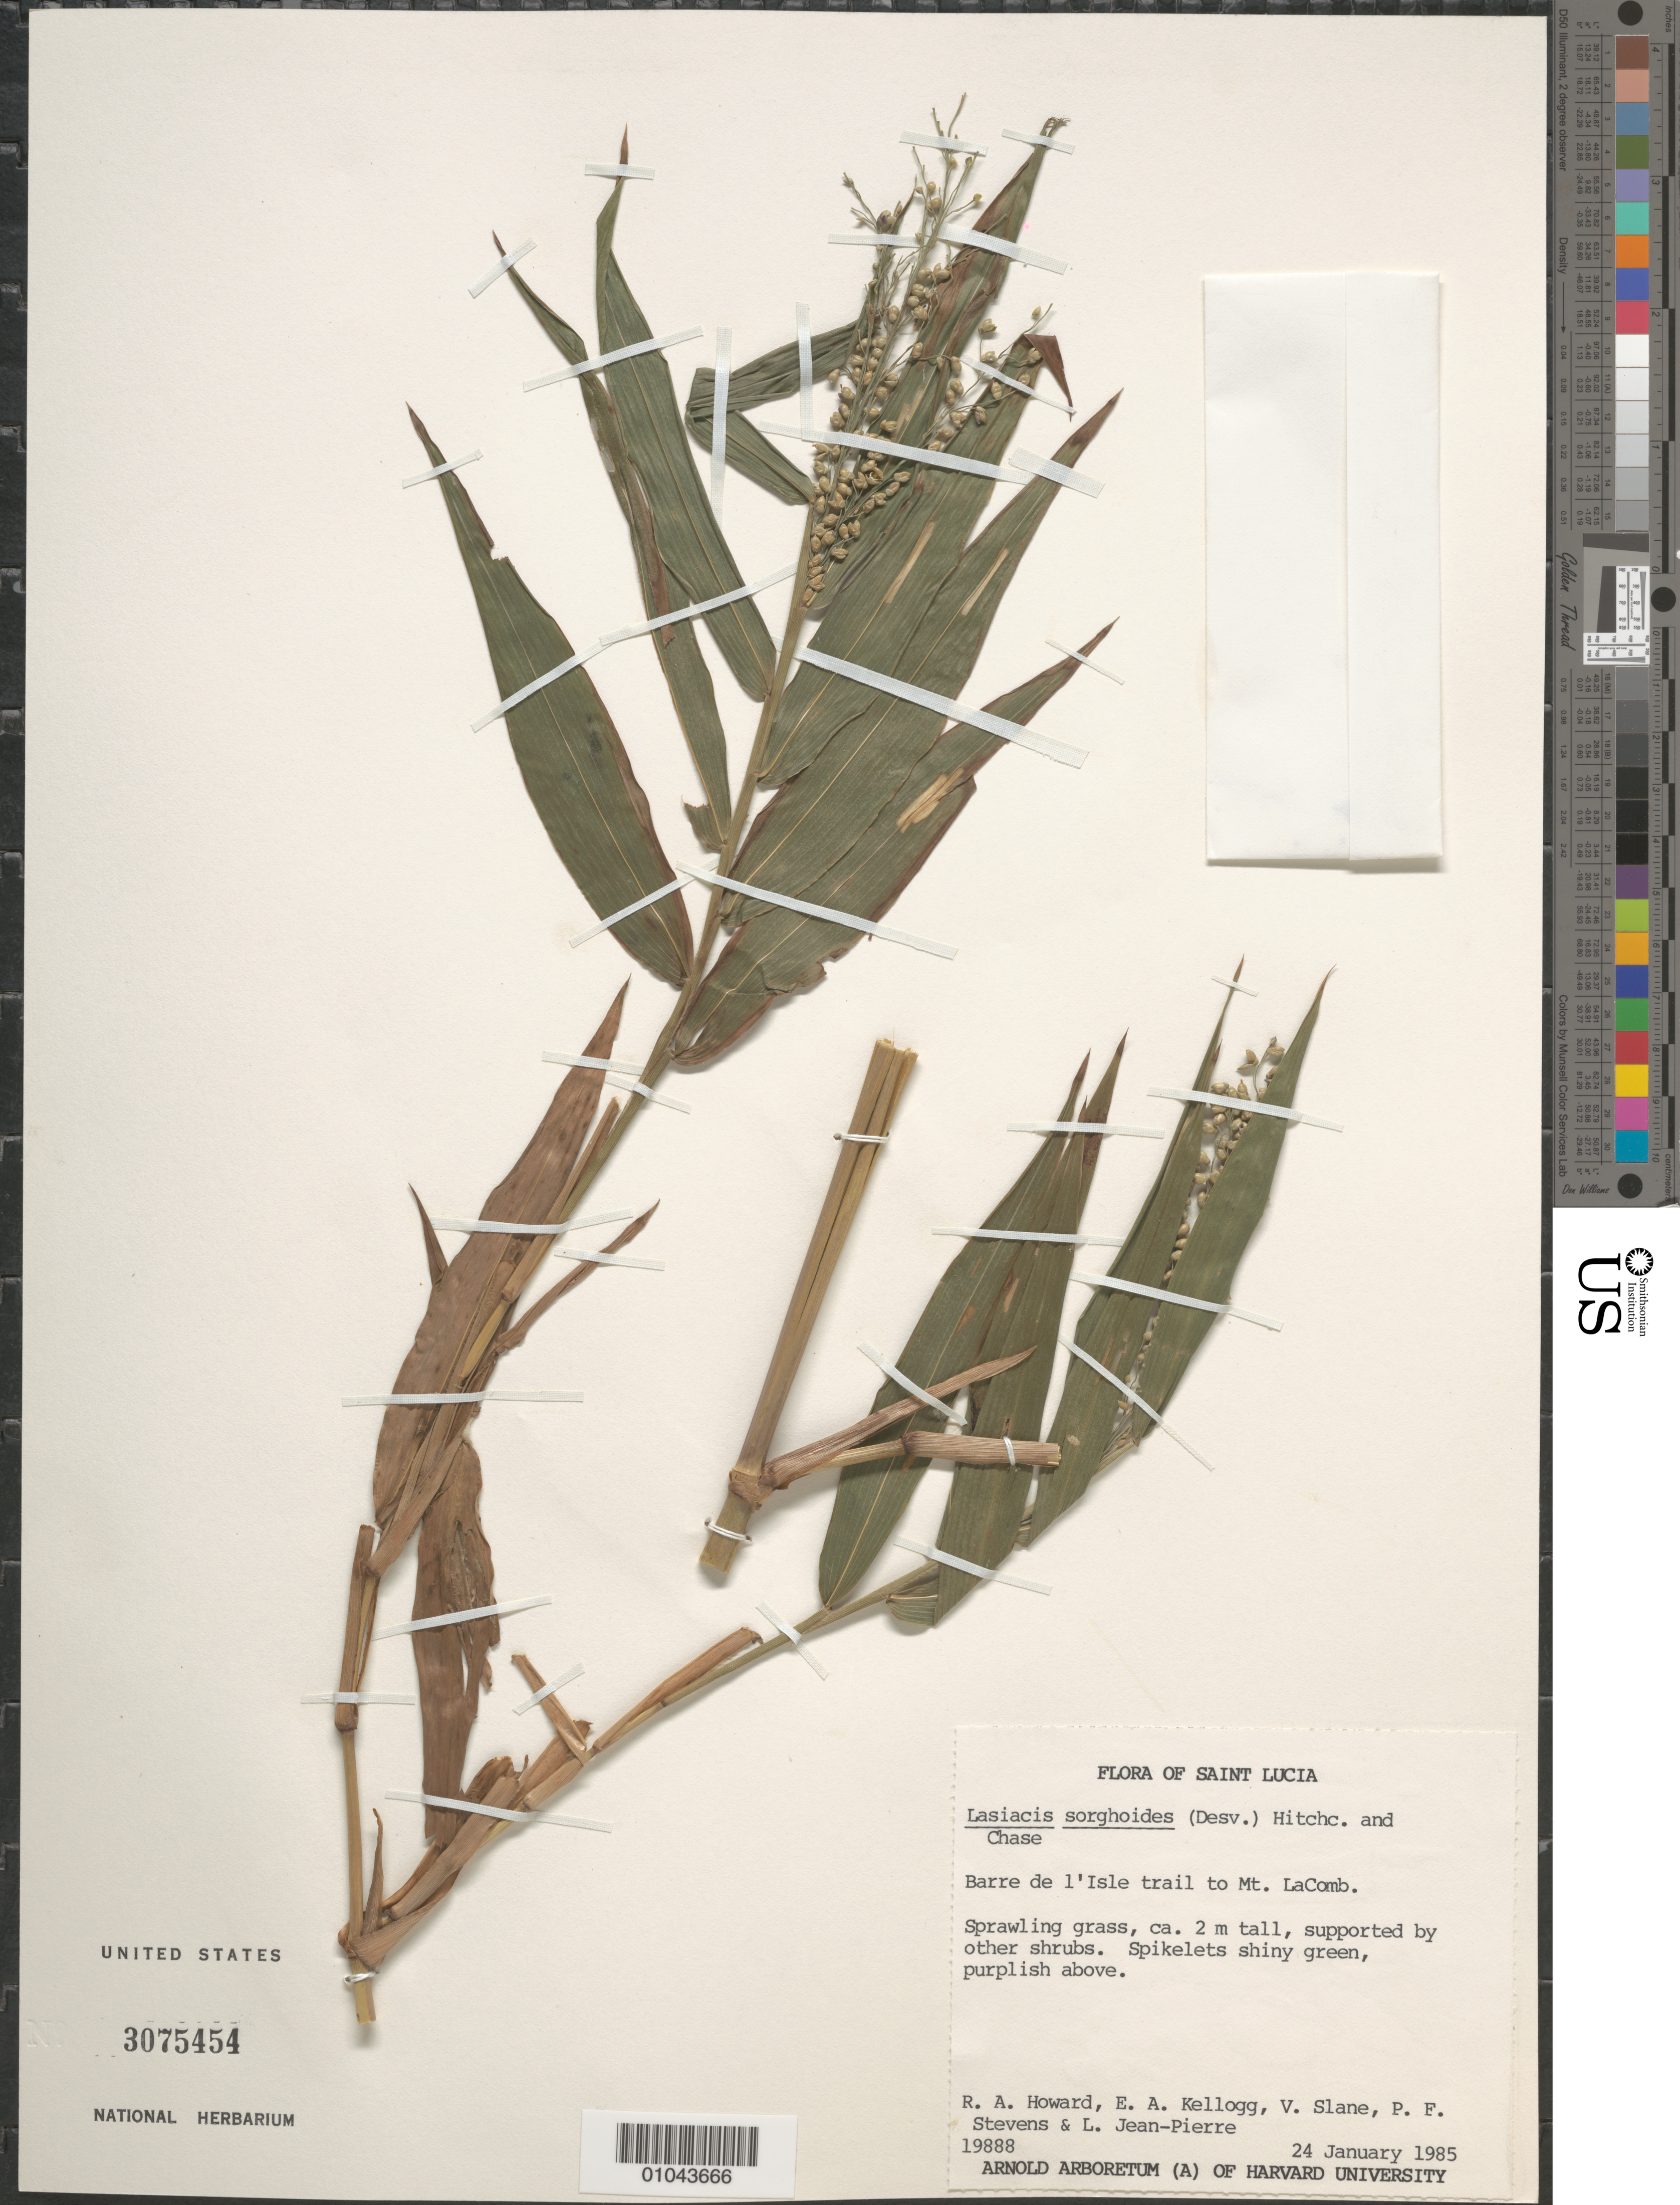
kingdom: Plantae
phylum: Tracheophyta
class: Liliopsida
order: Poales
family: Poaceae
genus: Lasiacis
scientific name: Lasiacis sorghoidea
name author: (Desv. ex Ham.) Hitchc. & Chase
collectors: R. A. Howard, E. A. Kellogg, V. Slane, P. F. Stevens & L. L. Jean-Pierre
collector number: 19888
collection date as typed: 24 Jan 1985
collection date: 1985-01-24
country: St. Lucia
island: St. Lucia I.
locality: Barre de I'Isle trail to Mt. LaComb.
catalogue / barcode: US 3075454